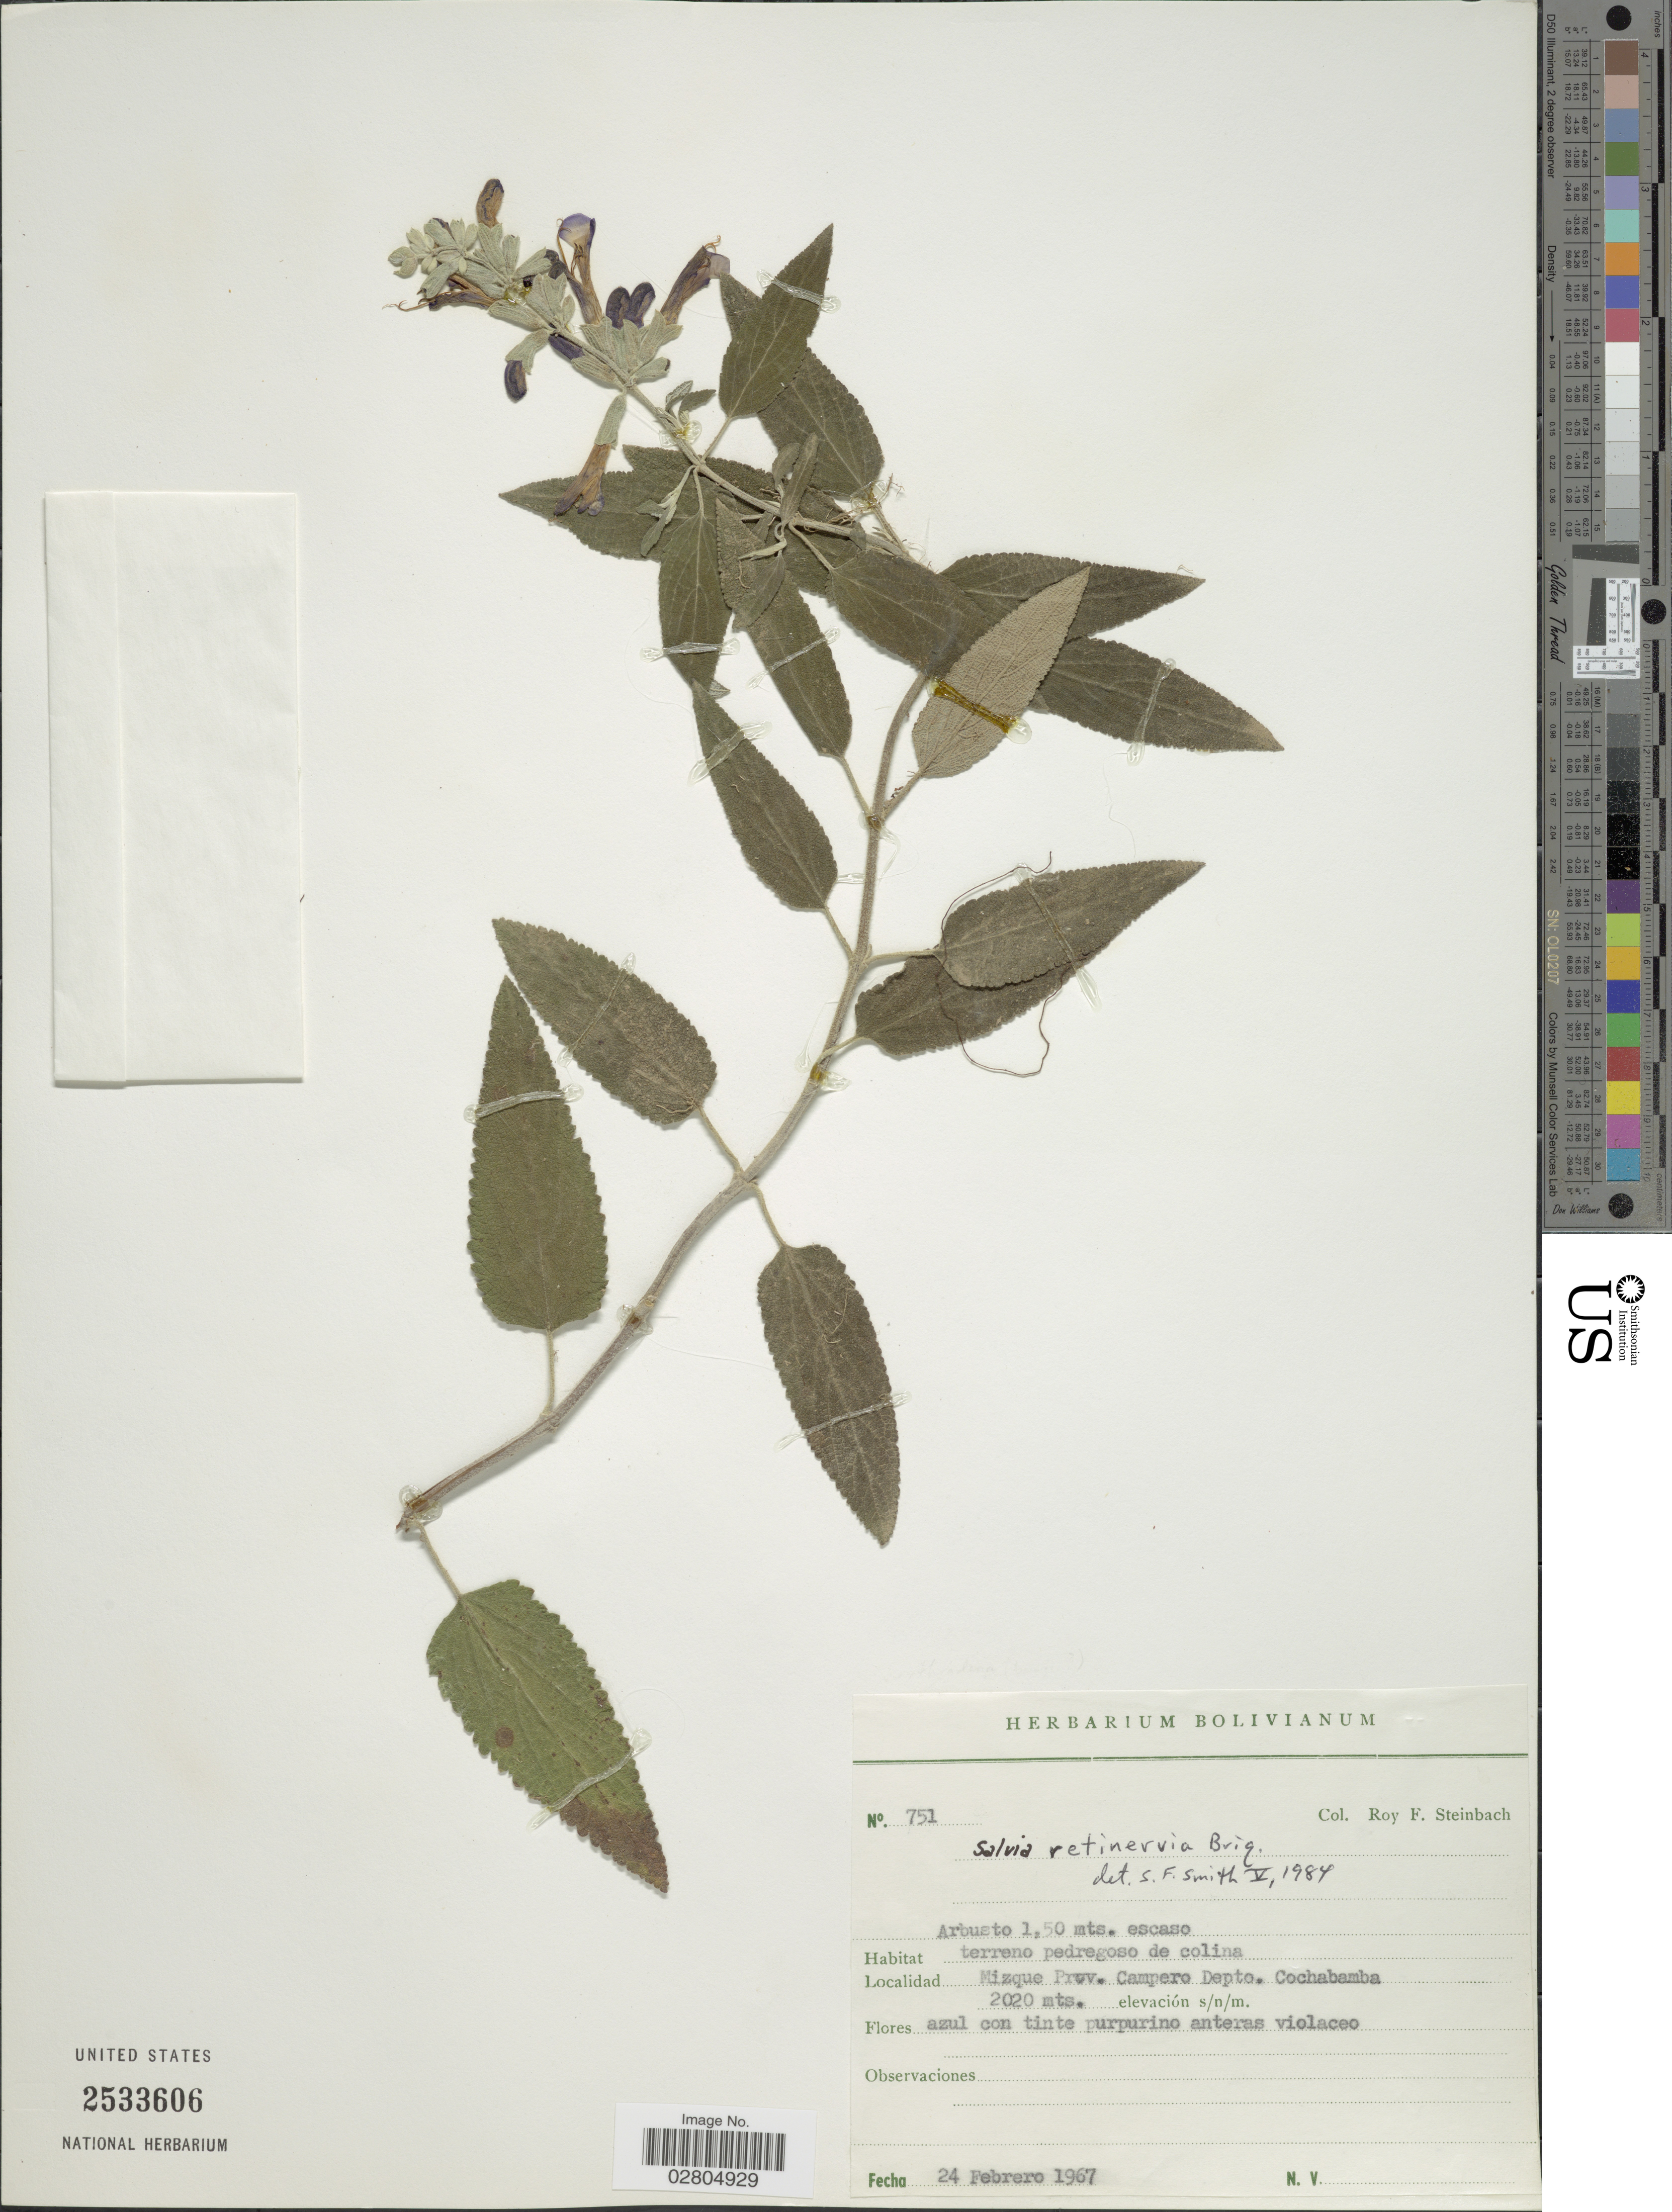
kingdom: Plantae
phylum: Tracheophyta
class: Magnoliopsida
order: Lamiales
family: Lamiaceae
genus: Salvia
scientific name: Salvia retinervia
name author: Briq.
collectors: R. F. Steinbach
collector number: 751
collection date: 1967-02-24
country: Bolivia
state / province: Cochabamba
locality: Mizque Prov. Campero Depto. Cochabamba.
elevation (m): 2020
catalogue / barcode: US 2533606